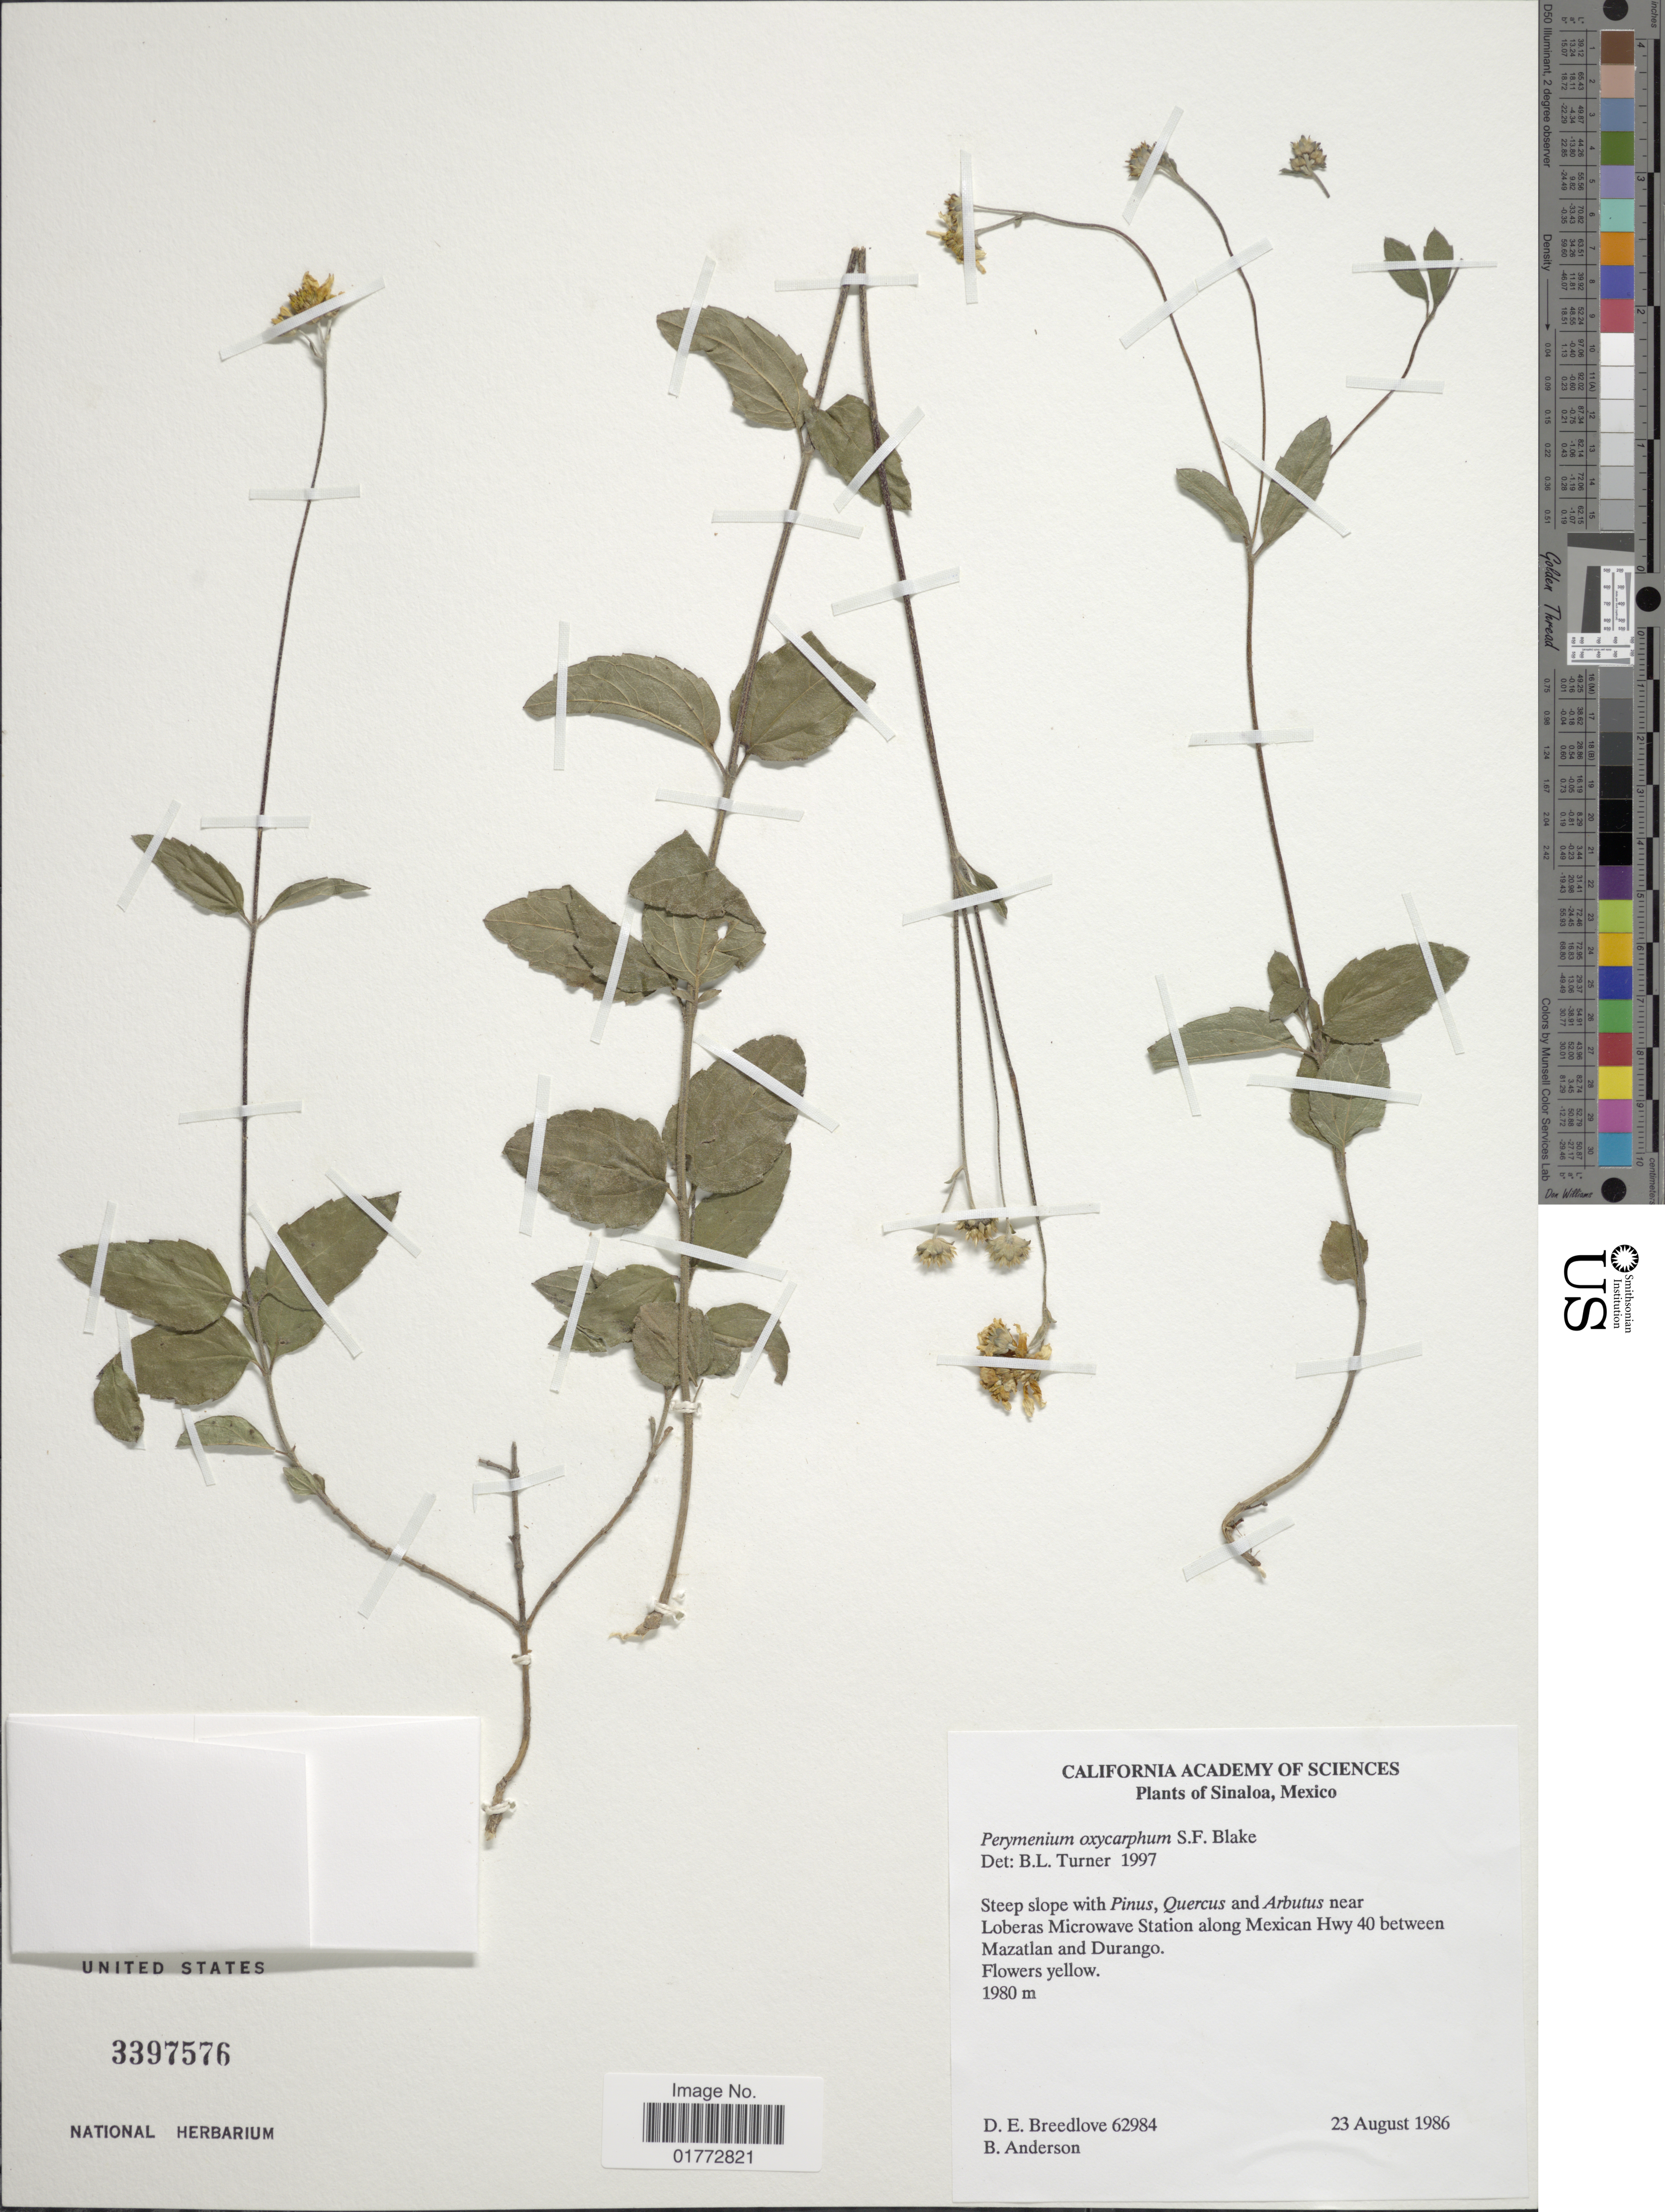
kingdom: Plantae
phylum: Tracheophyta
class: Magnoliopsida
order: Asterales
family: Asteraceae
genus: Perymenium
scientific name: Perymenium oxycarphum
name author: S.F. Blake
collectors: D. E. Breedlove & B. Anderson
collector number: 62984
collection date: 1986-08-23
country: Mexico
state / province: Sinaloa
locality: Near Loberas Microwave Station along Mexican Hwy 40 between Mazatlan and Durango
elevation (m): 1980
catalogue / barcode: US 3397576